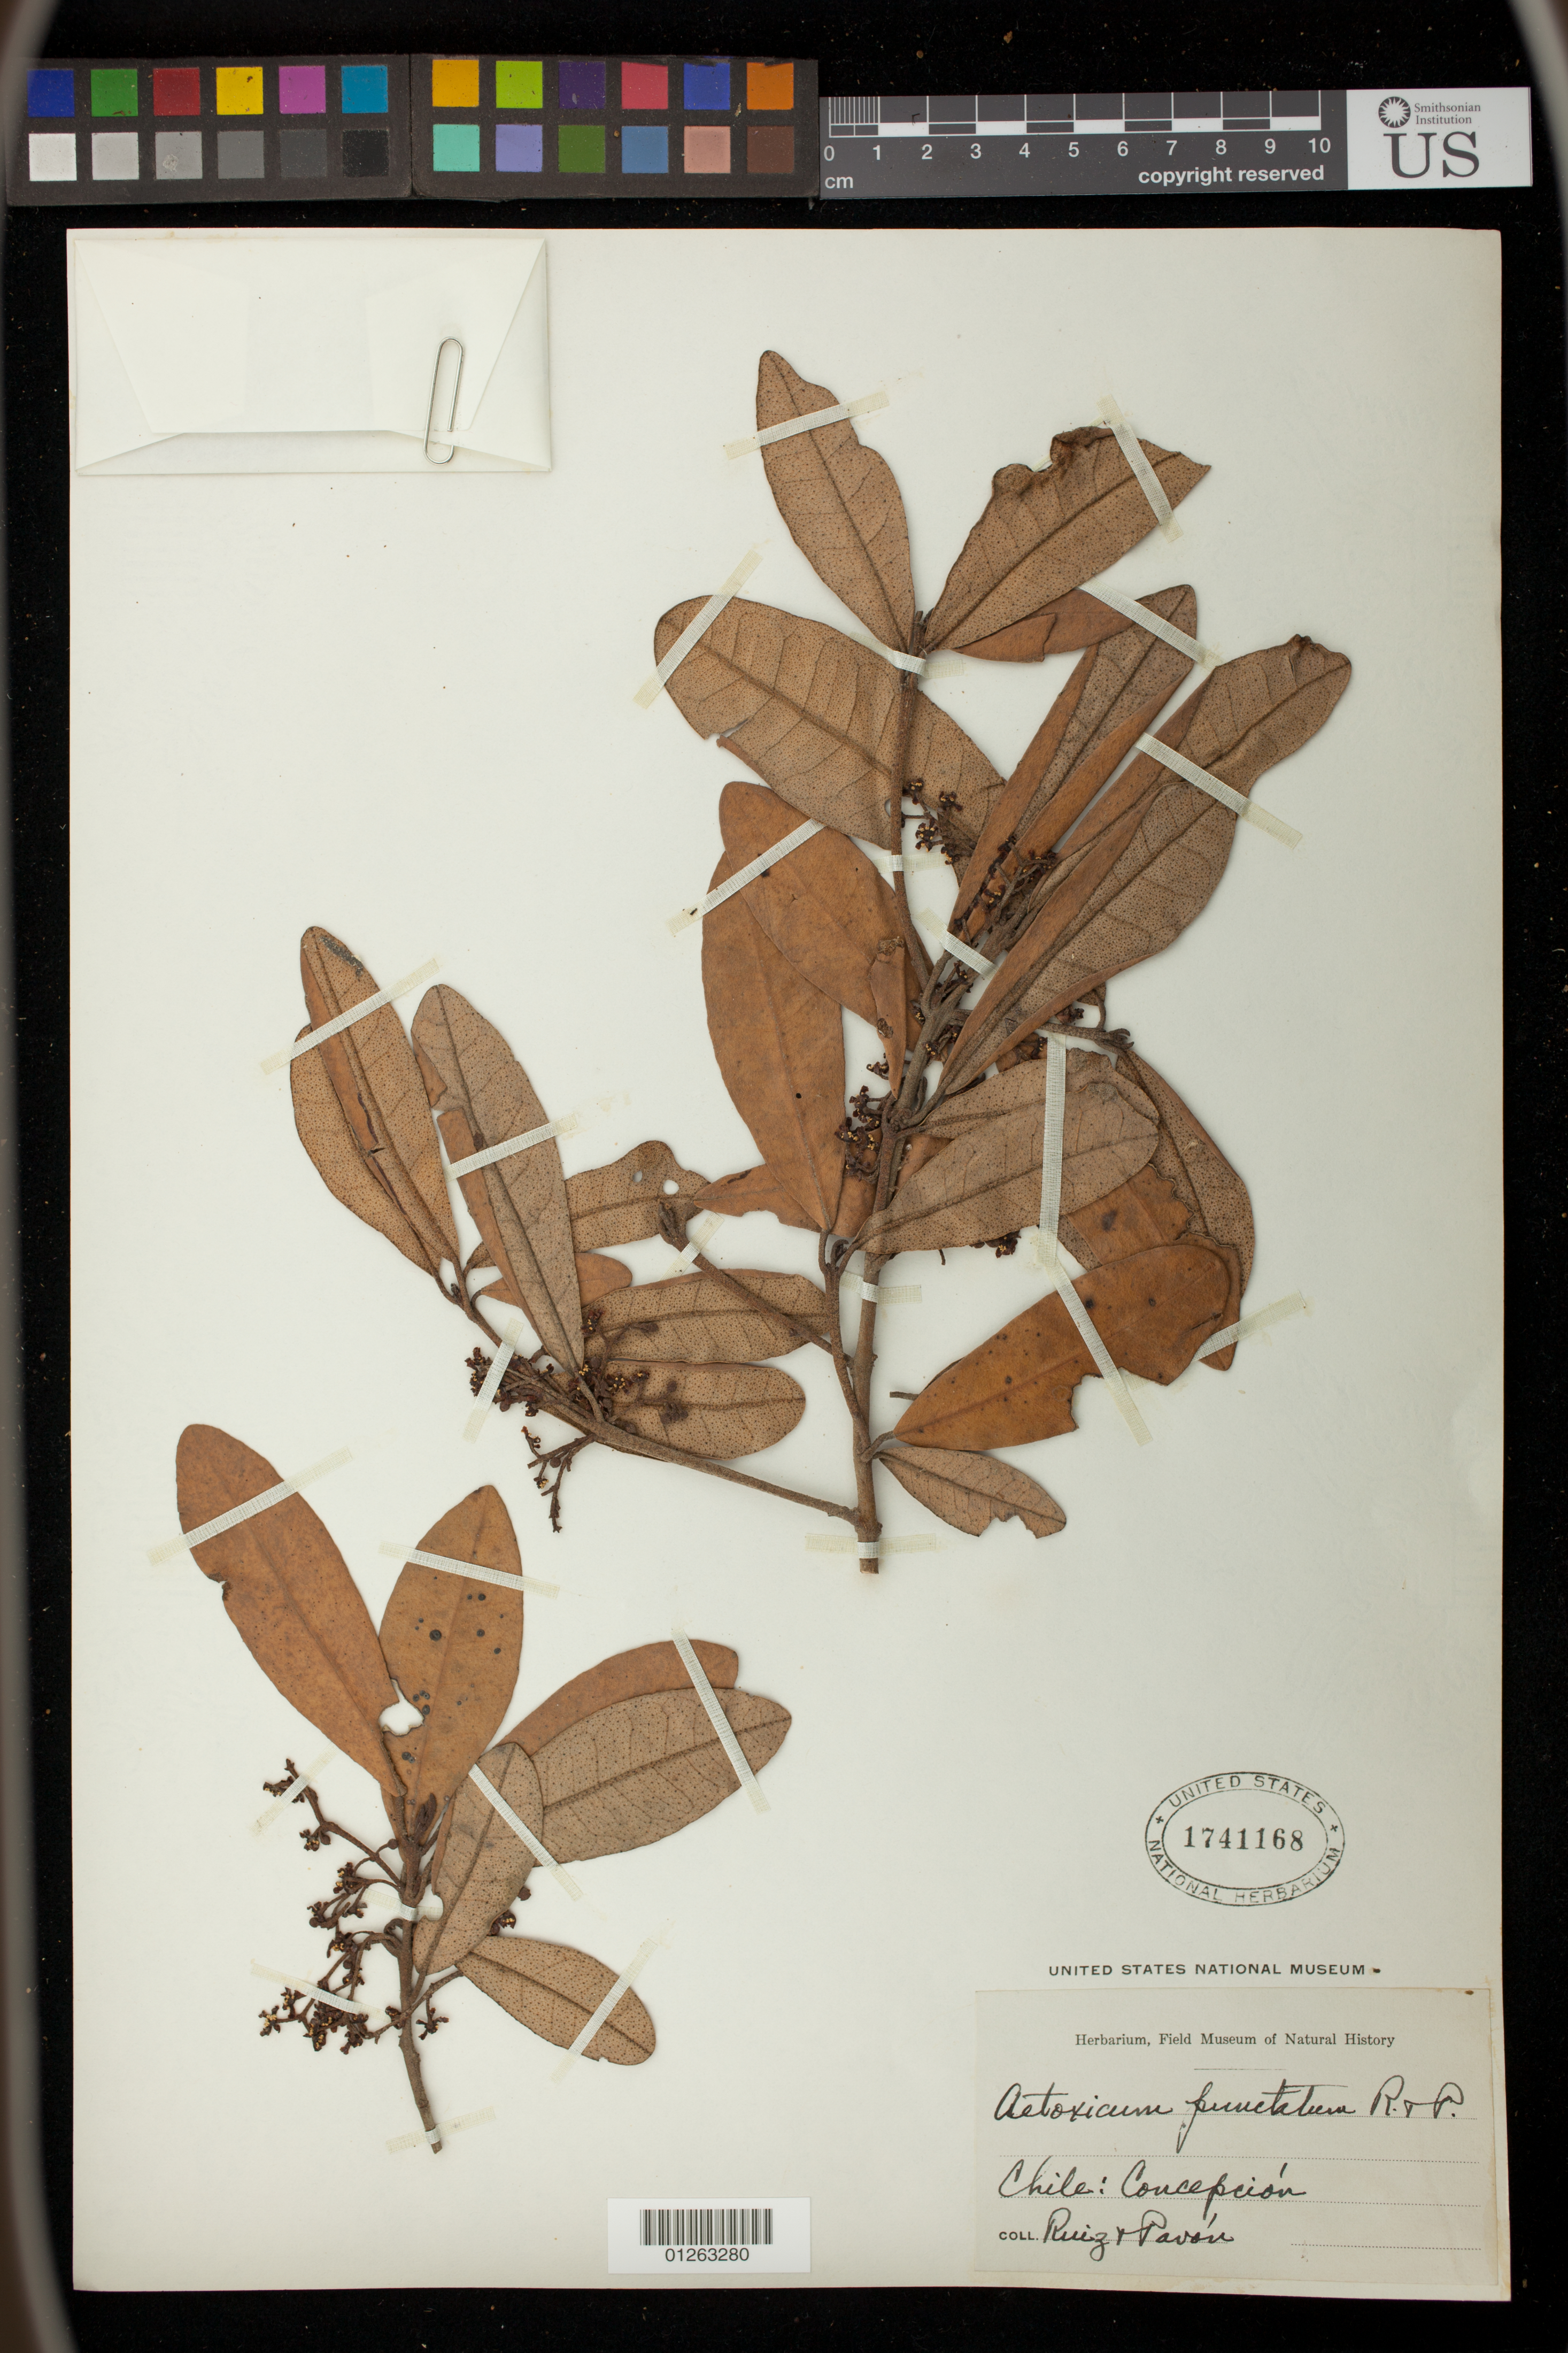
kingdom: Plantae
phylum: Tracheophyta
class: Magnoliopsida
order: Berberidopsidales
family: Aextoxicaceae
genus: Aextoxicon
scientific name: Aextoxicon punctatum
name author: Ruiz & Pav.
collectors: H. Ruiz López & J. A. Pavón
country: Chile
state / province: Bio-Bío (VIII)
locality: Concepcion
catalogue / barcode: US 1741168